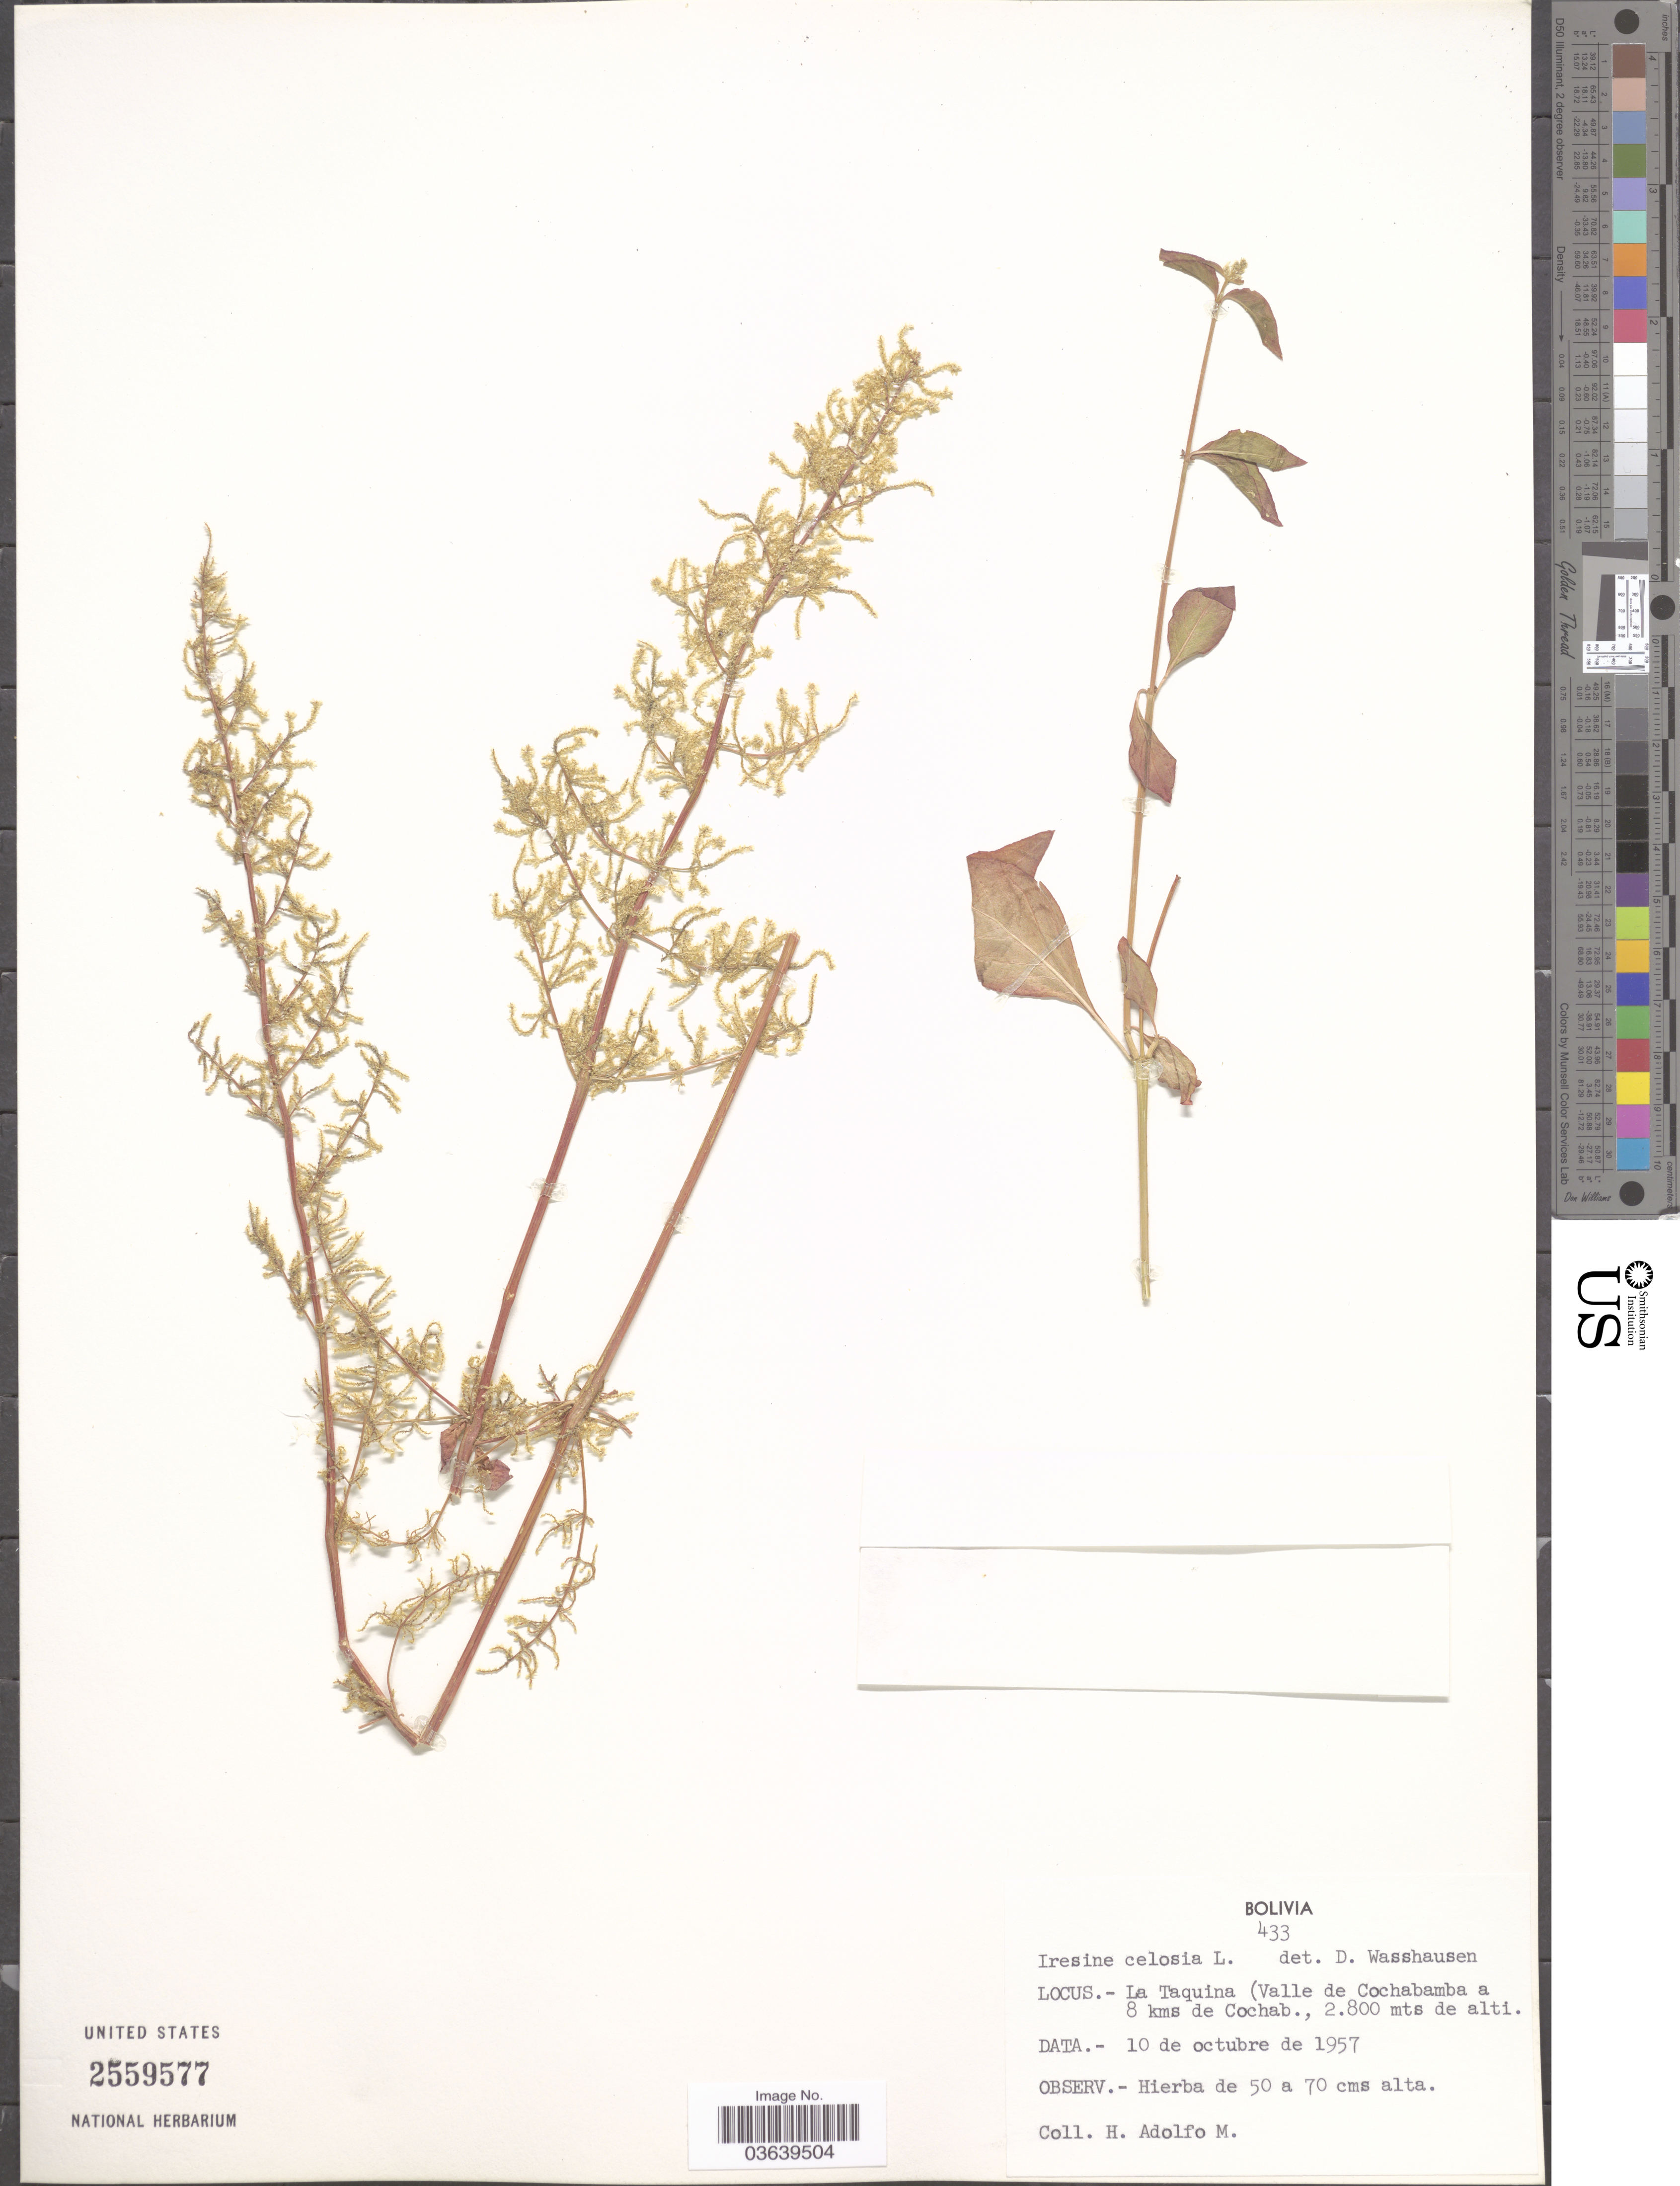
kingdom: Plantae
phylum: Tracheophyta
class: Magnoliopsida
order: Caryophyllales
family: Amaranthaceae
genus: Iresine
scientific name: Iresine celosia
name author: L.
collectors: H. Adolfo M.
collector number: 433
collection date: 1957-10-10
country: Bolivia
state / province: Cochabamba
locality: La Taquina (Valle de Cochabamba a 8 kms de Cochab.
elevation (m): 2800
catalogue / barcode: US 2559577